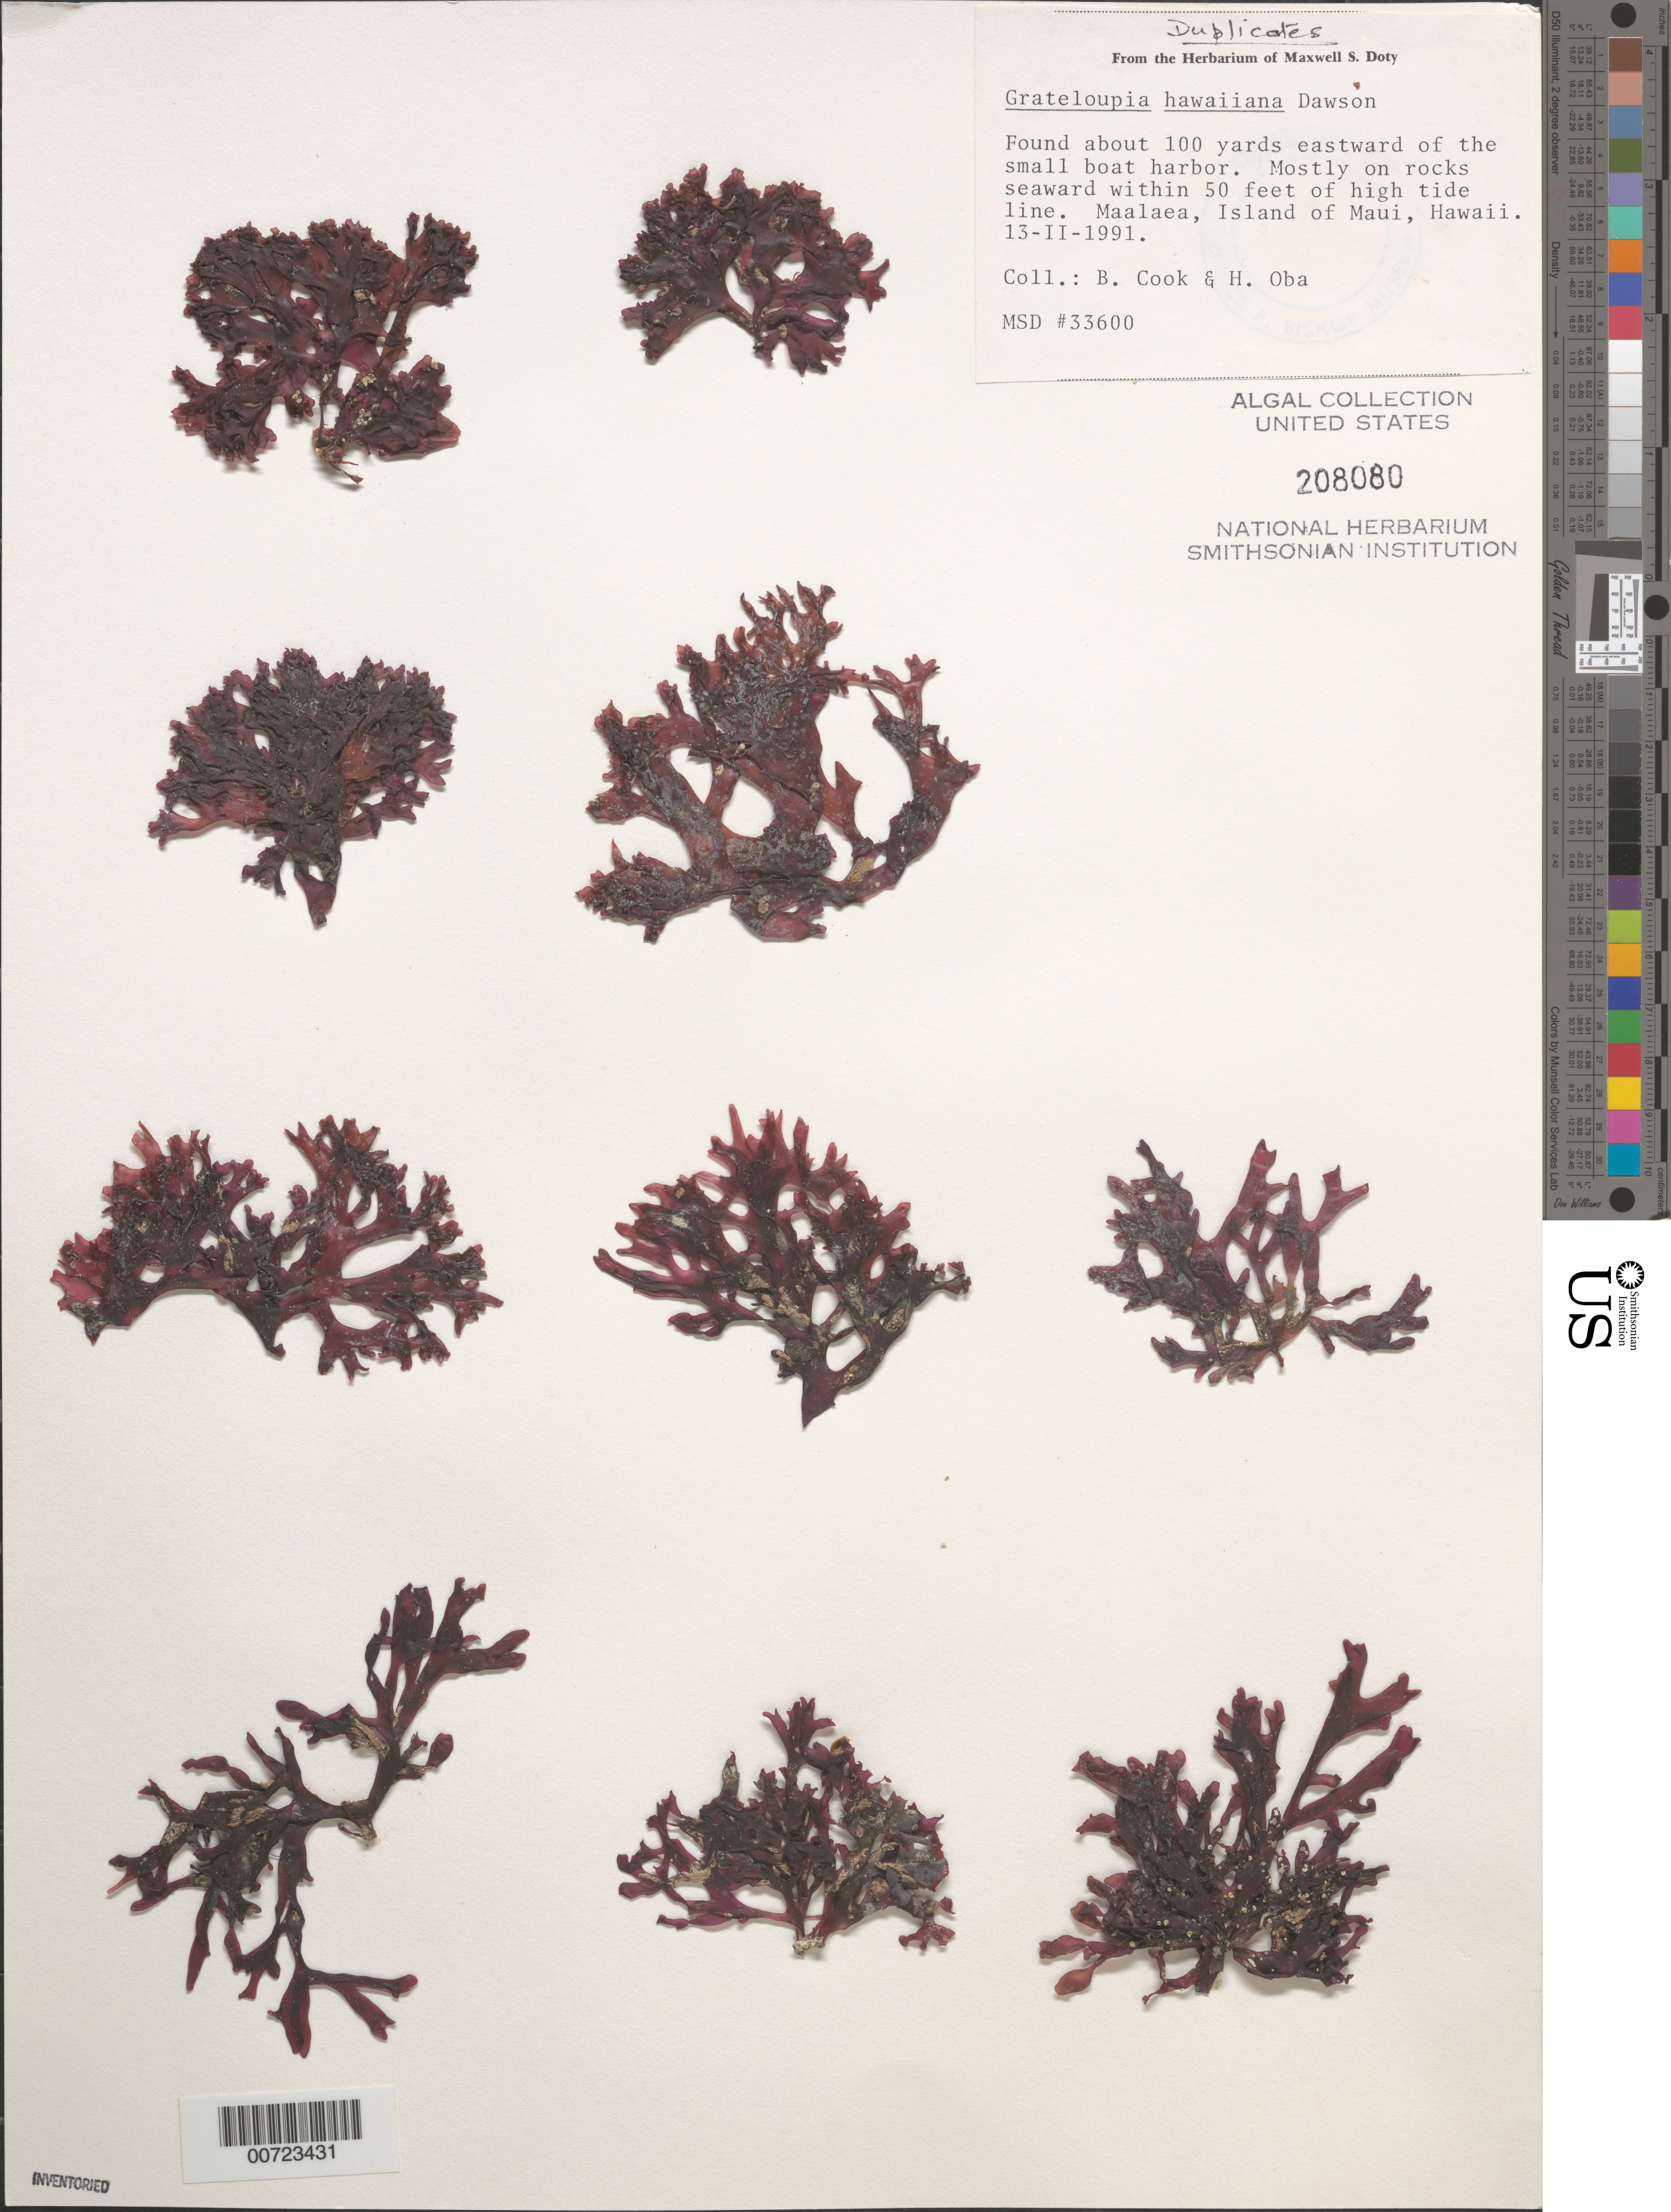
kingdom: Plantae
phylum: Rhodophyta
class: Florideophyceae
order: Halymeniales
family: Halymeniaceae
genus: Grateloupia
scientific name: Grateloupia hawaiiana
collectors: B. Cook & H. Oba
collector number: MSD 33600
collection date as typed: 13 Feb 1991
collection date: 1991-02-13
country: United States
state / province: Hawaii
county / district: Maui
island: Maui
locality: Maalaea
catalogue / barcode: US 208080